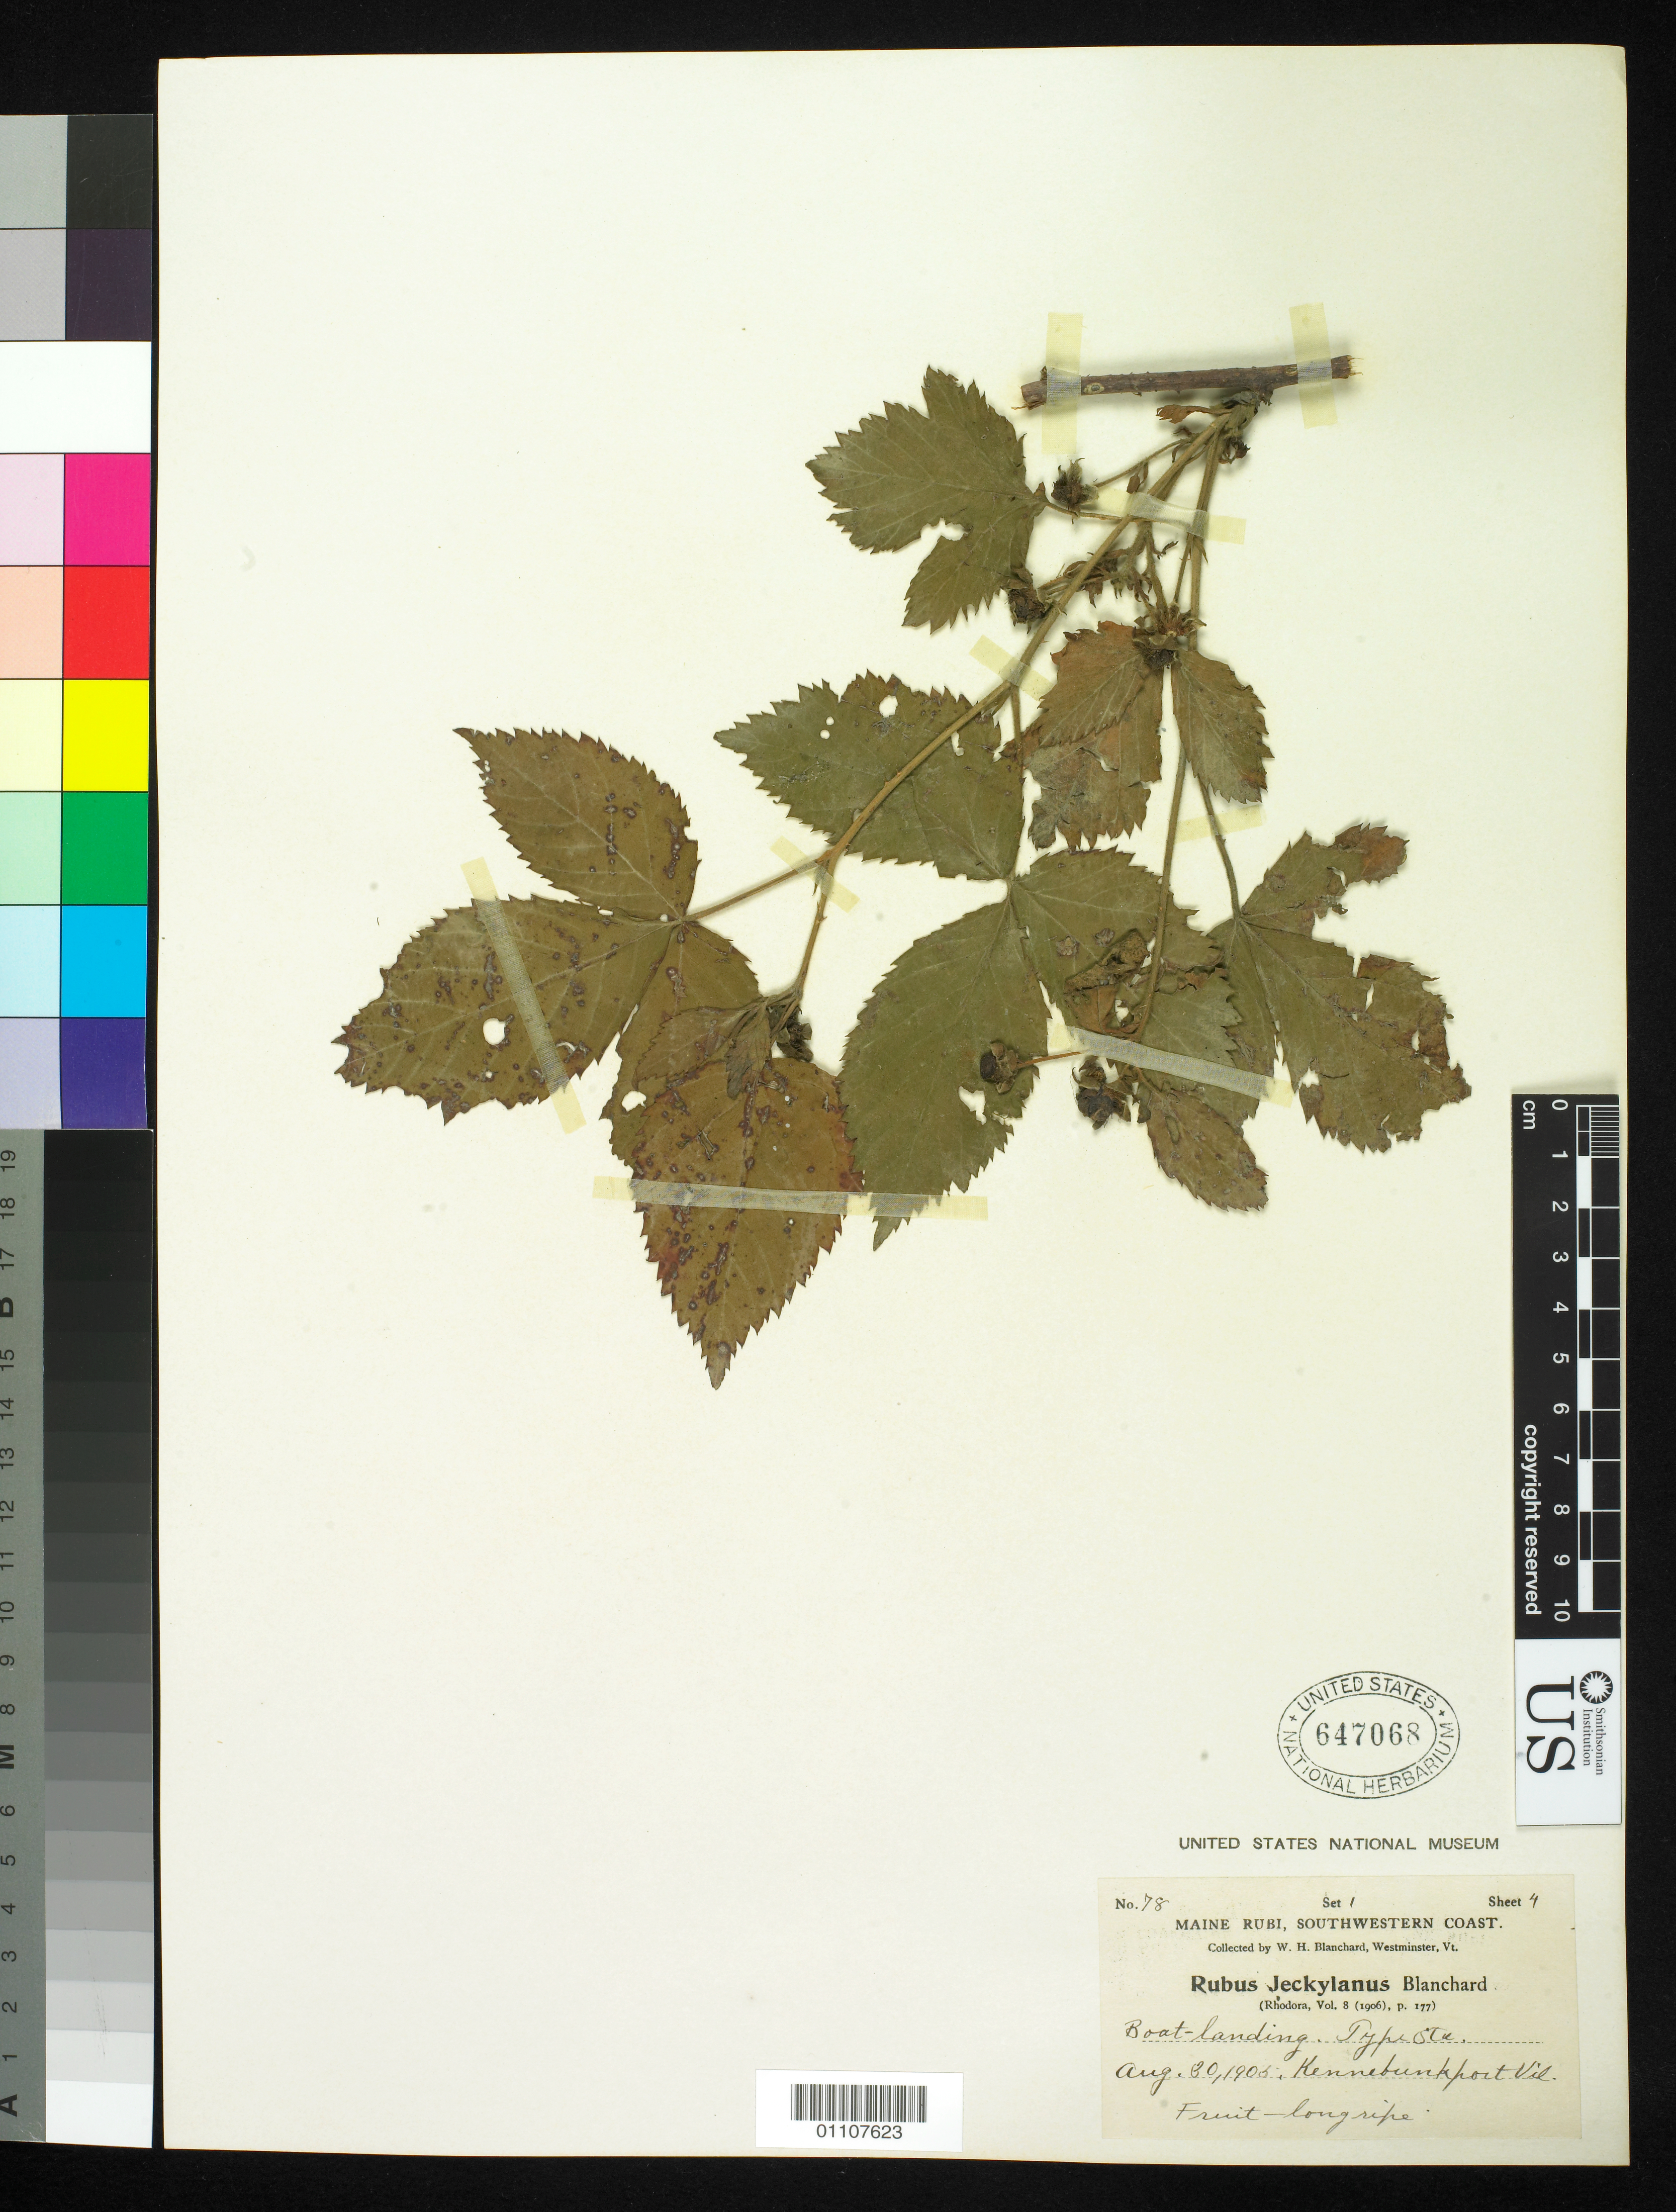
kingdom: Plantae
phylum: Tracheophyta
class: Magnoliopsida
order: Rosales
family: Rosaceae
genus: Rubus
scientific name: Rubus jeckylanus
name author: Blanch.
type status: Syntype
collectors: W. H. Blanchard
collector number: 78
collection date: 1905-08-30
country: United States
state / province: Maine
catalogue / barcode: US 647068